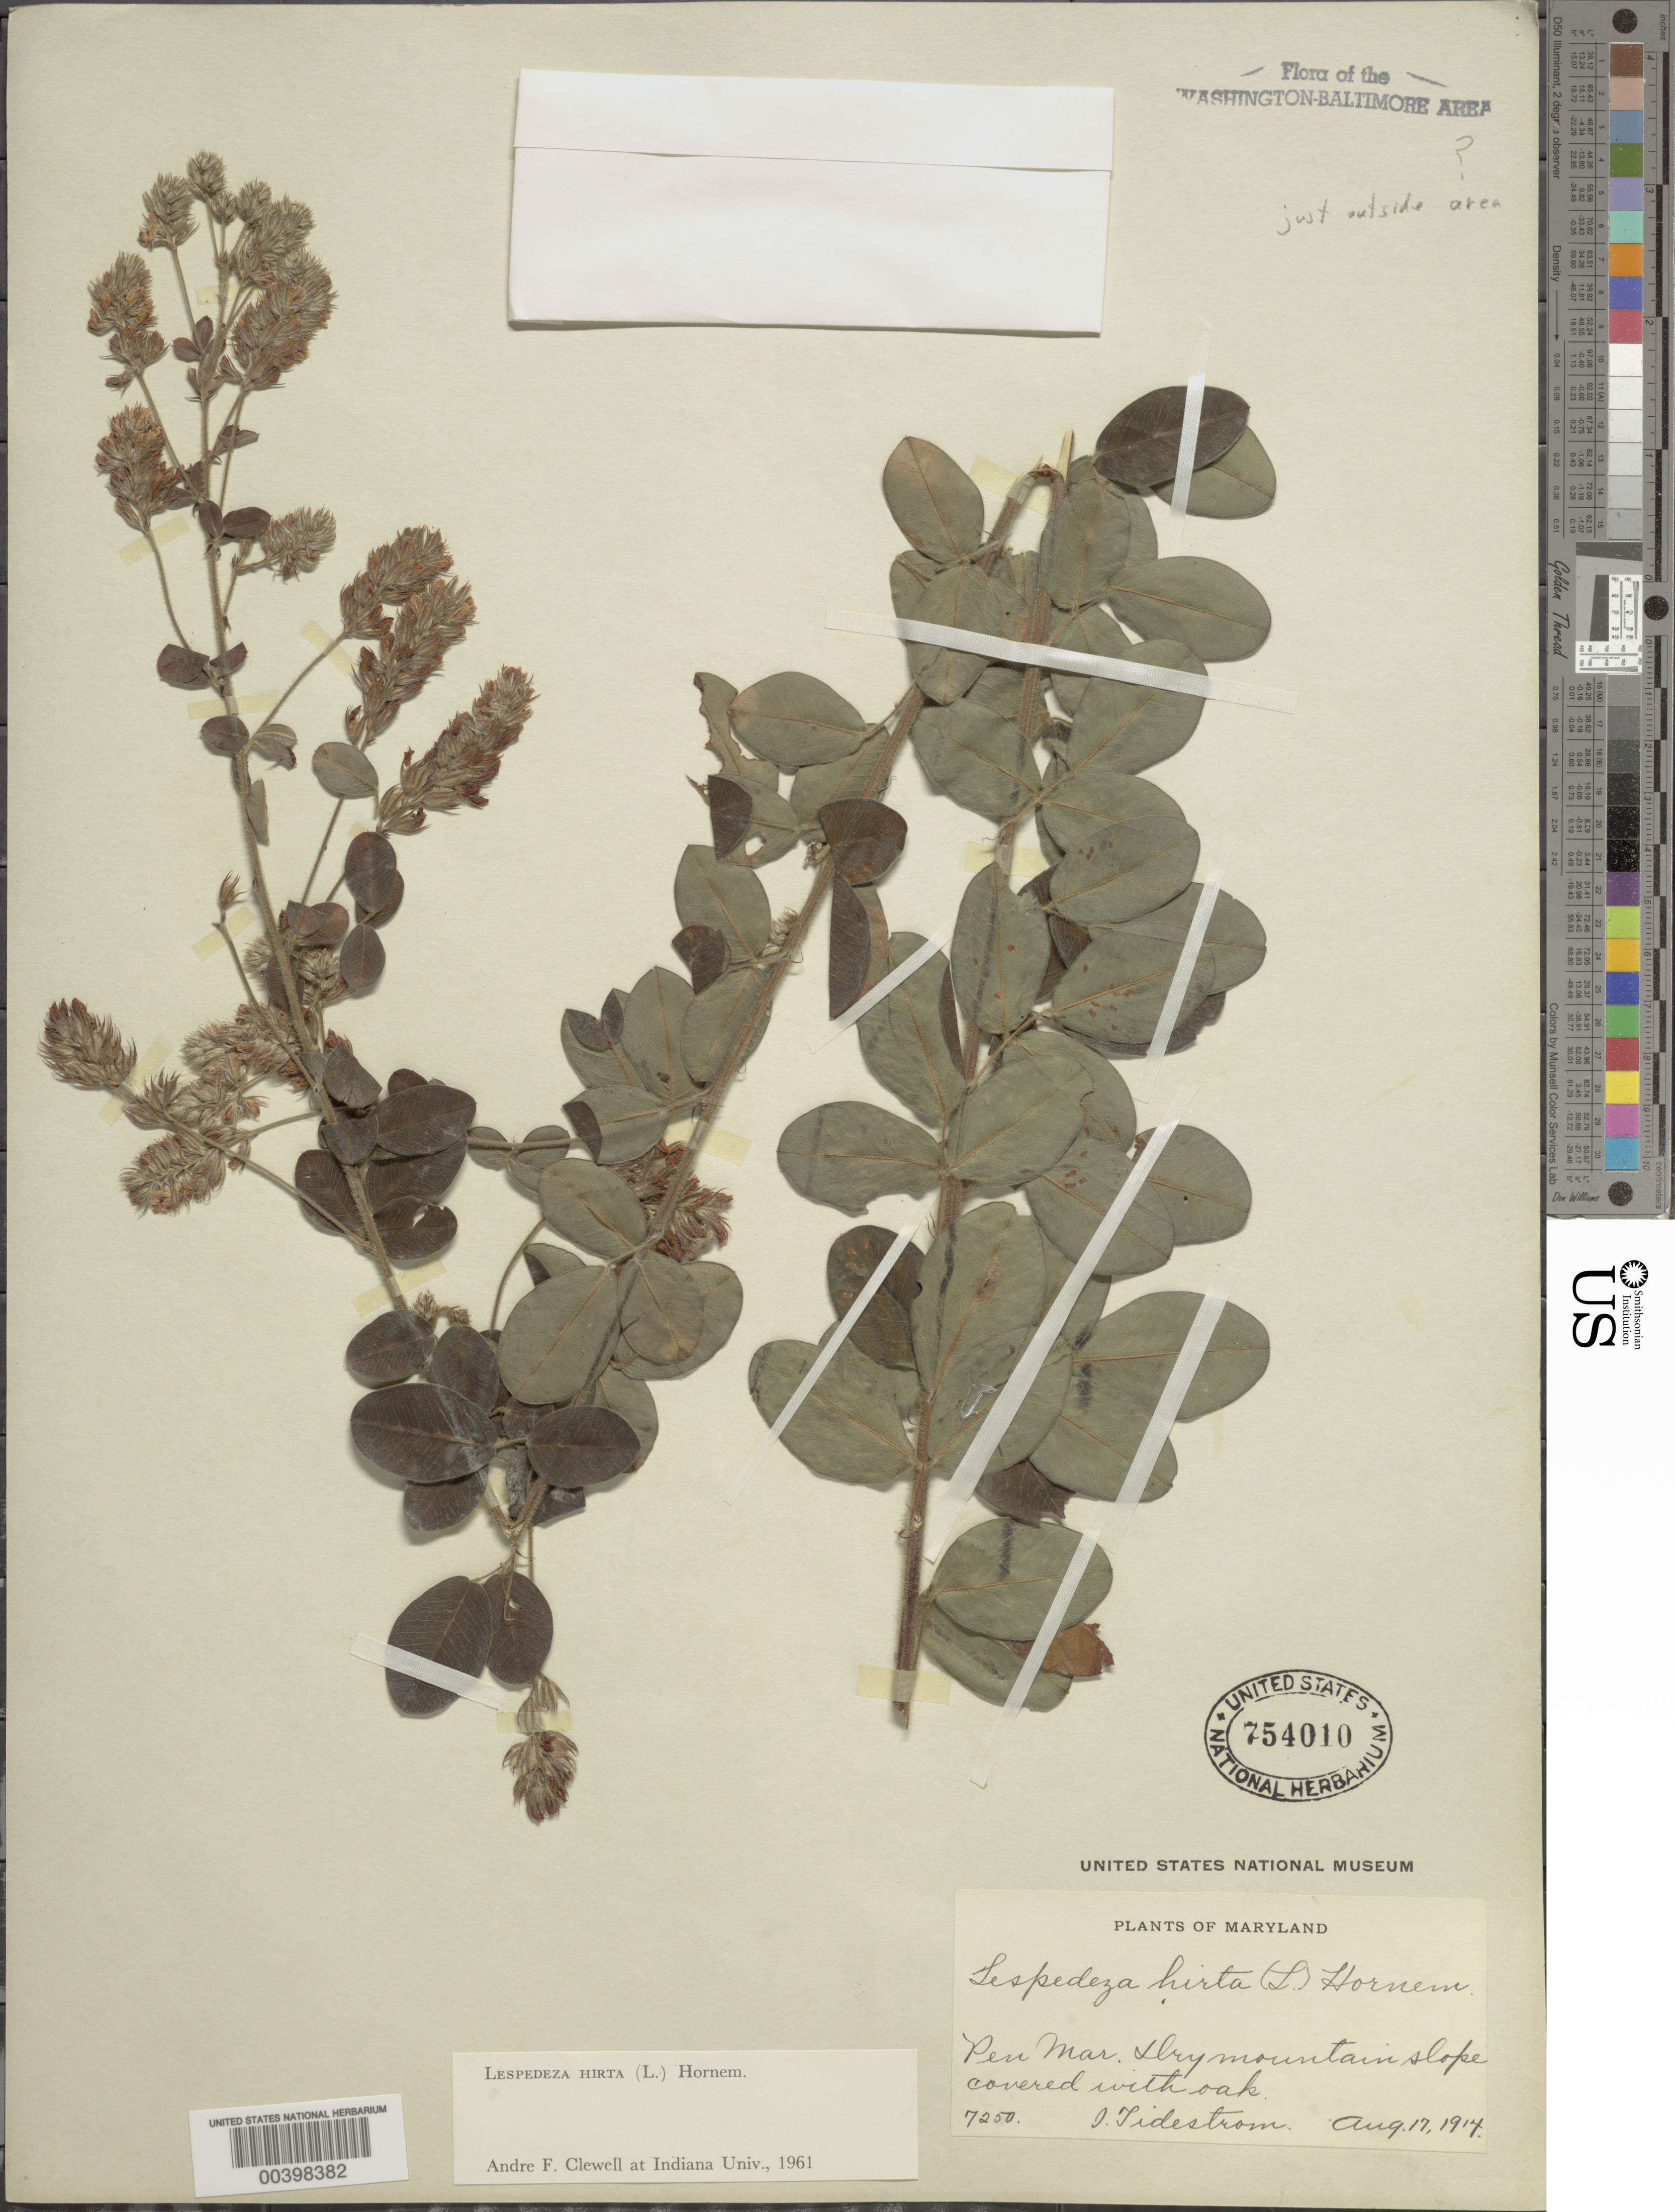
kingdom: Plantae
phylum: Tracheophyta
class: Magnoliopsida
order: Fabales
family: Fabaceae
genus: Lespedeza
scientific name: Lespedeza hirta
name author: (L.) Hornem.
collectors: I. F. Tidestrom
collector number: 7250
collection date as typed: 17 Aug 1914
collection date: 1914-08-17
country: United States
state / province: Maryland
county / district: Harford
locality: Pen Mar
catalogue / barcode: US 754010